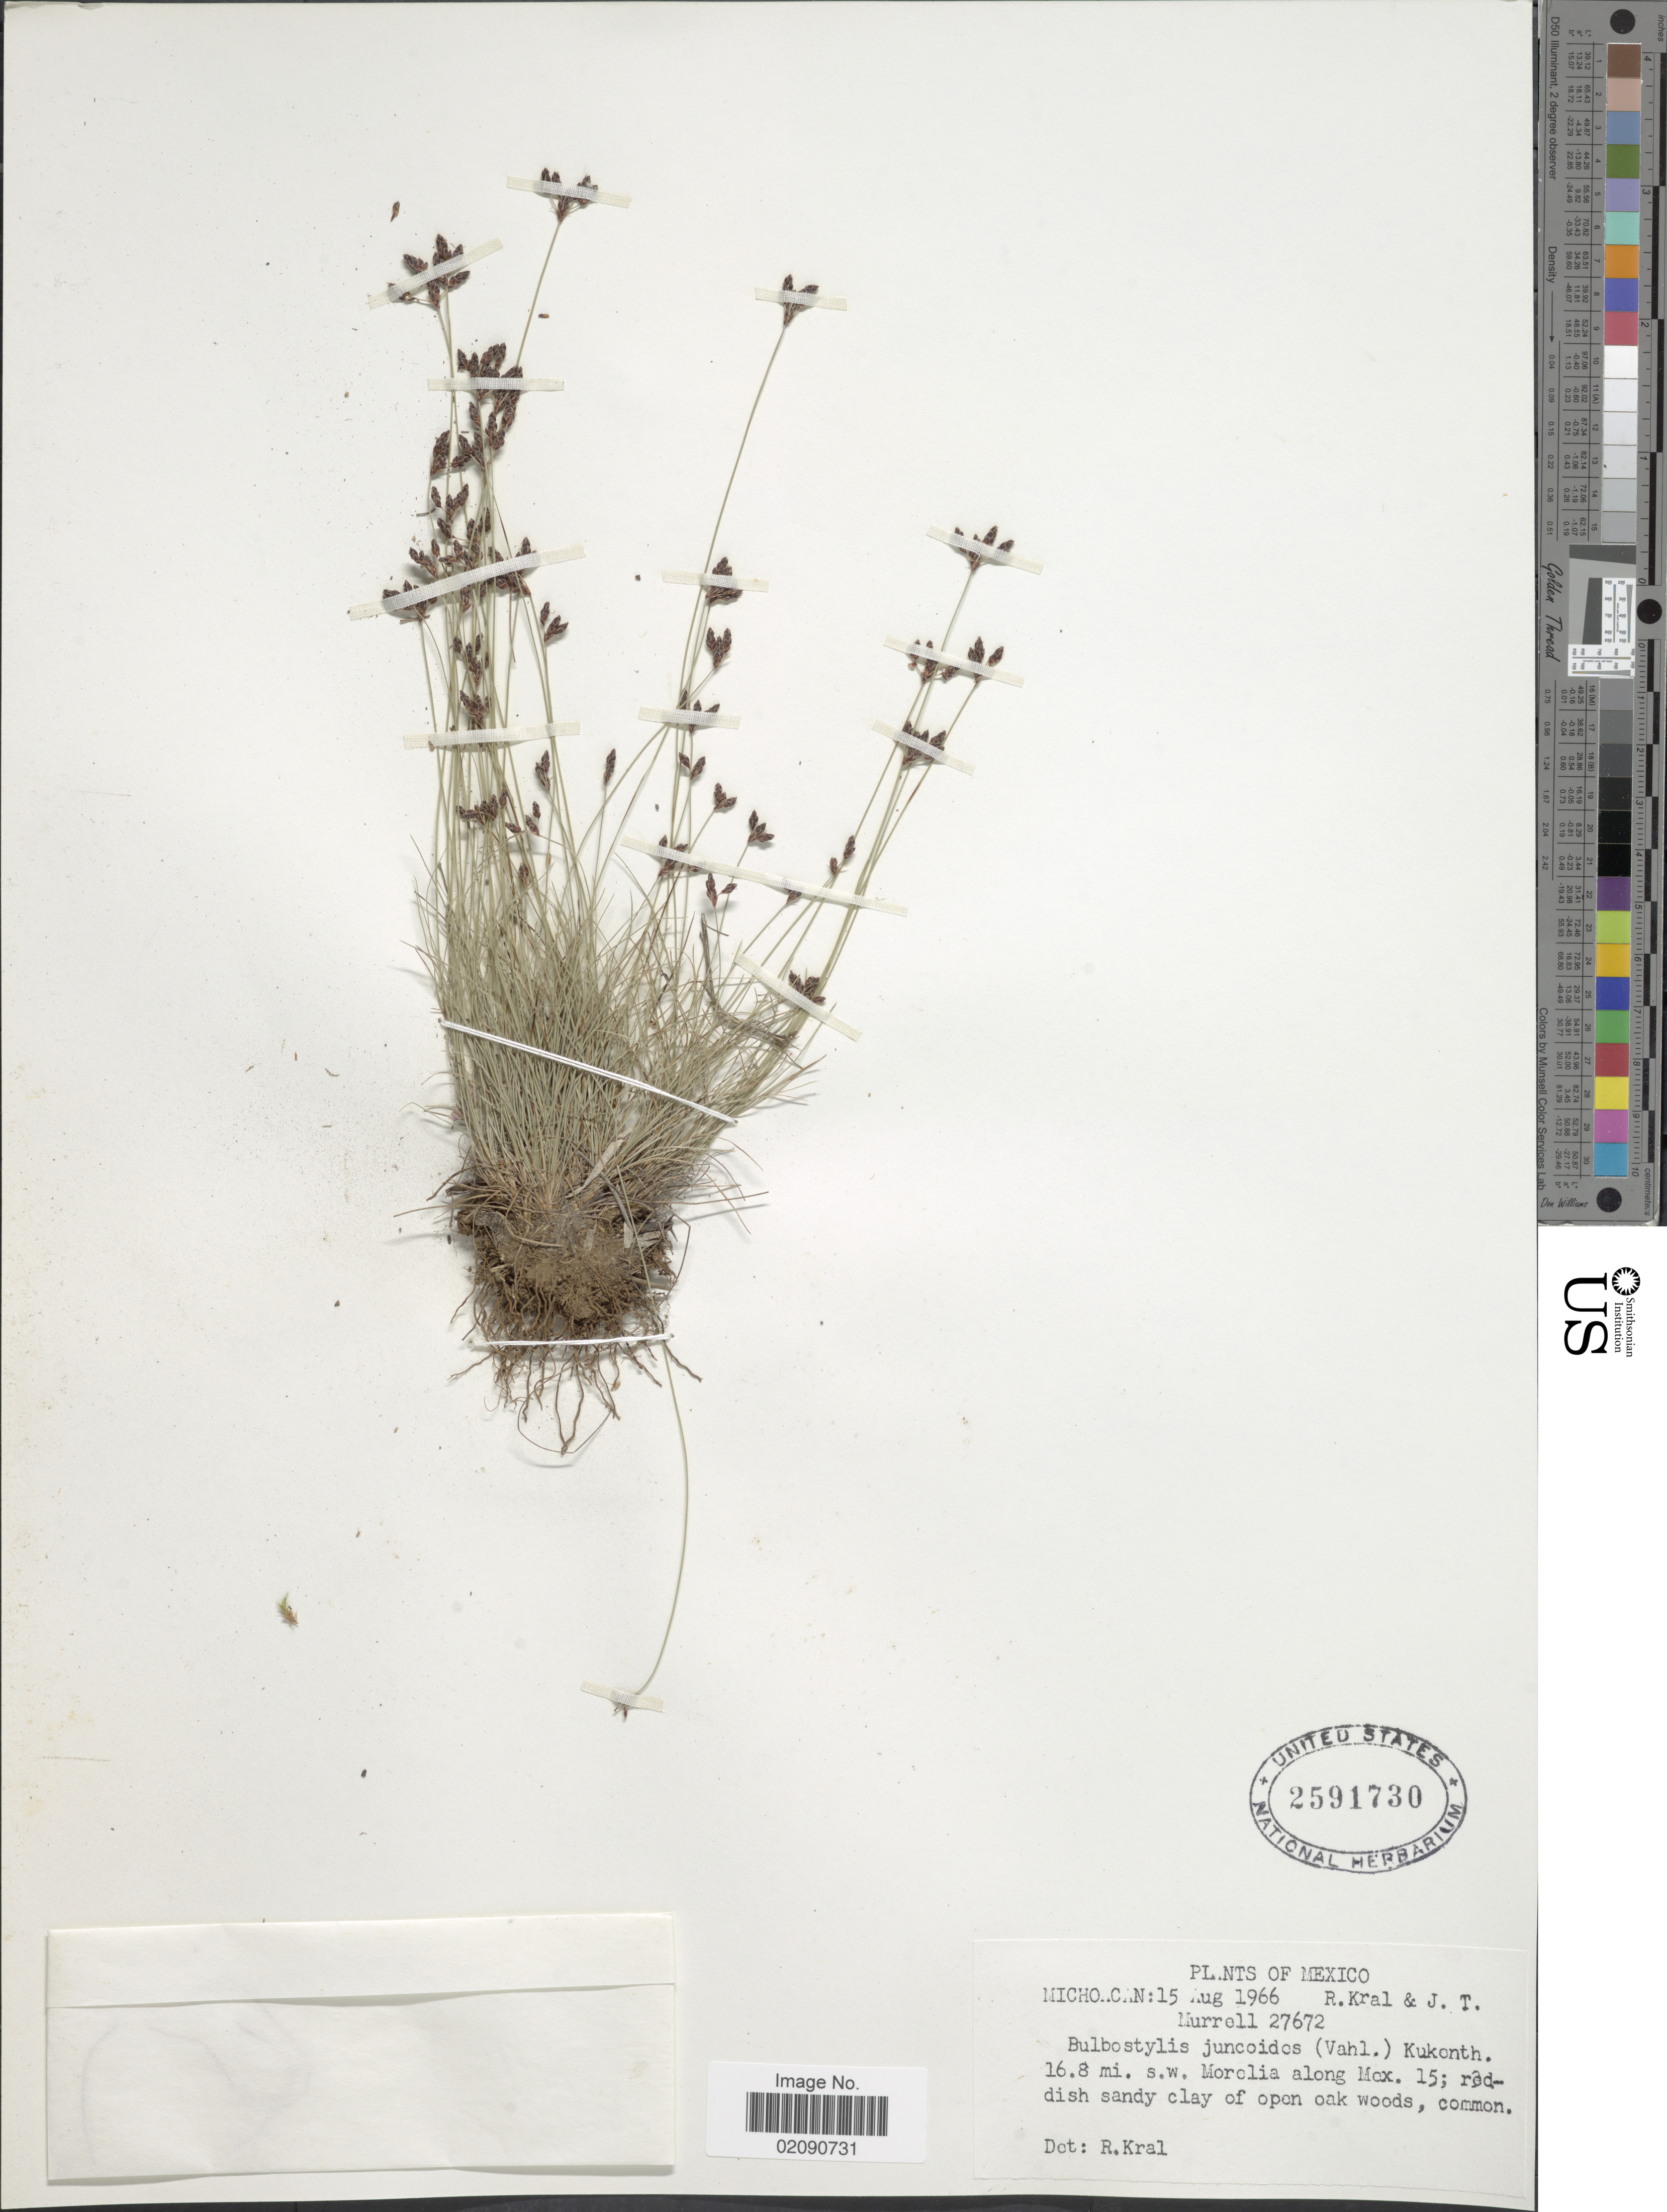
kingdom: Plantae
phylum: Tracheophyta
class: Liliopsida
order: Poales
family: Cyperaceae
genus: Bulbostylis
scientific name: Bulbostylis juncoides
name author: (Vahl) Kük. ex Herter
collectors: R. Kral & J. Murrell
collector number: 27672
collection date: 1966-08-15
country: Mexico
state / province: Michoacán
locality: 16.8 mi. s.w. Morelia along Mex. 15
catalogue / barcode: US 2591730